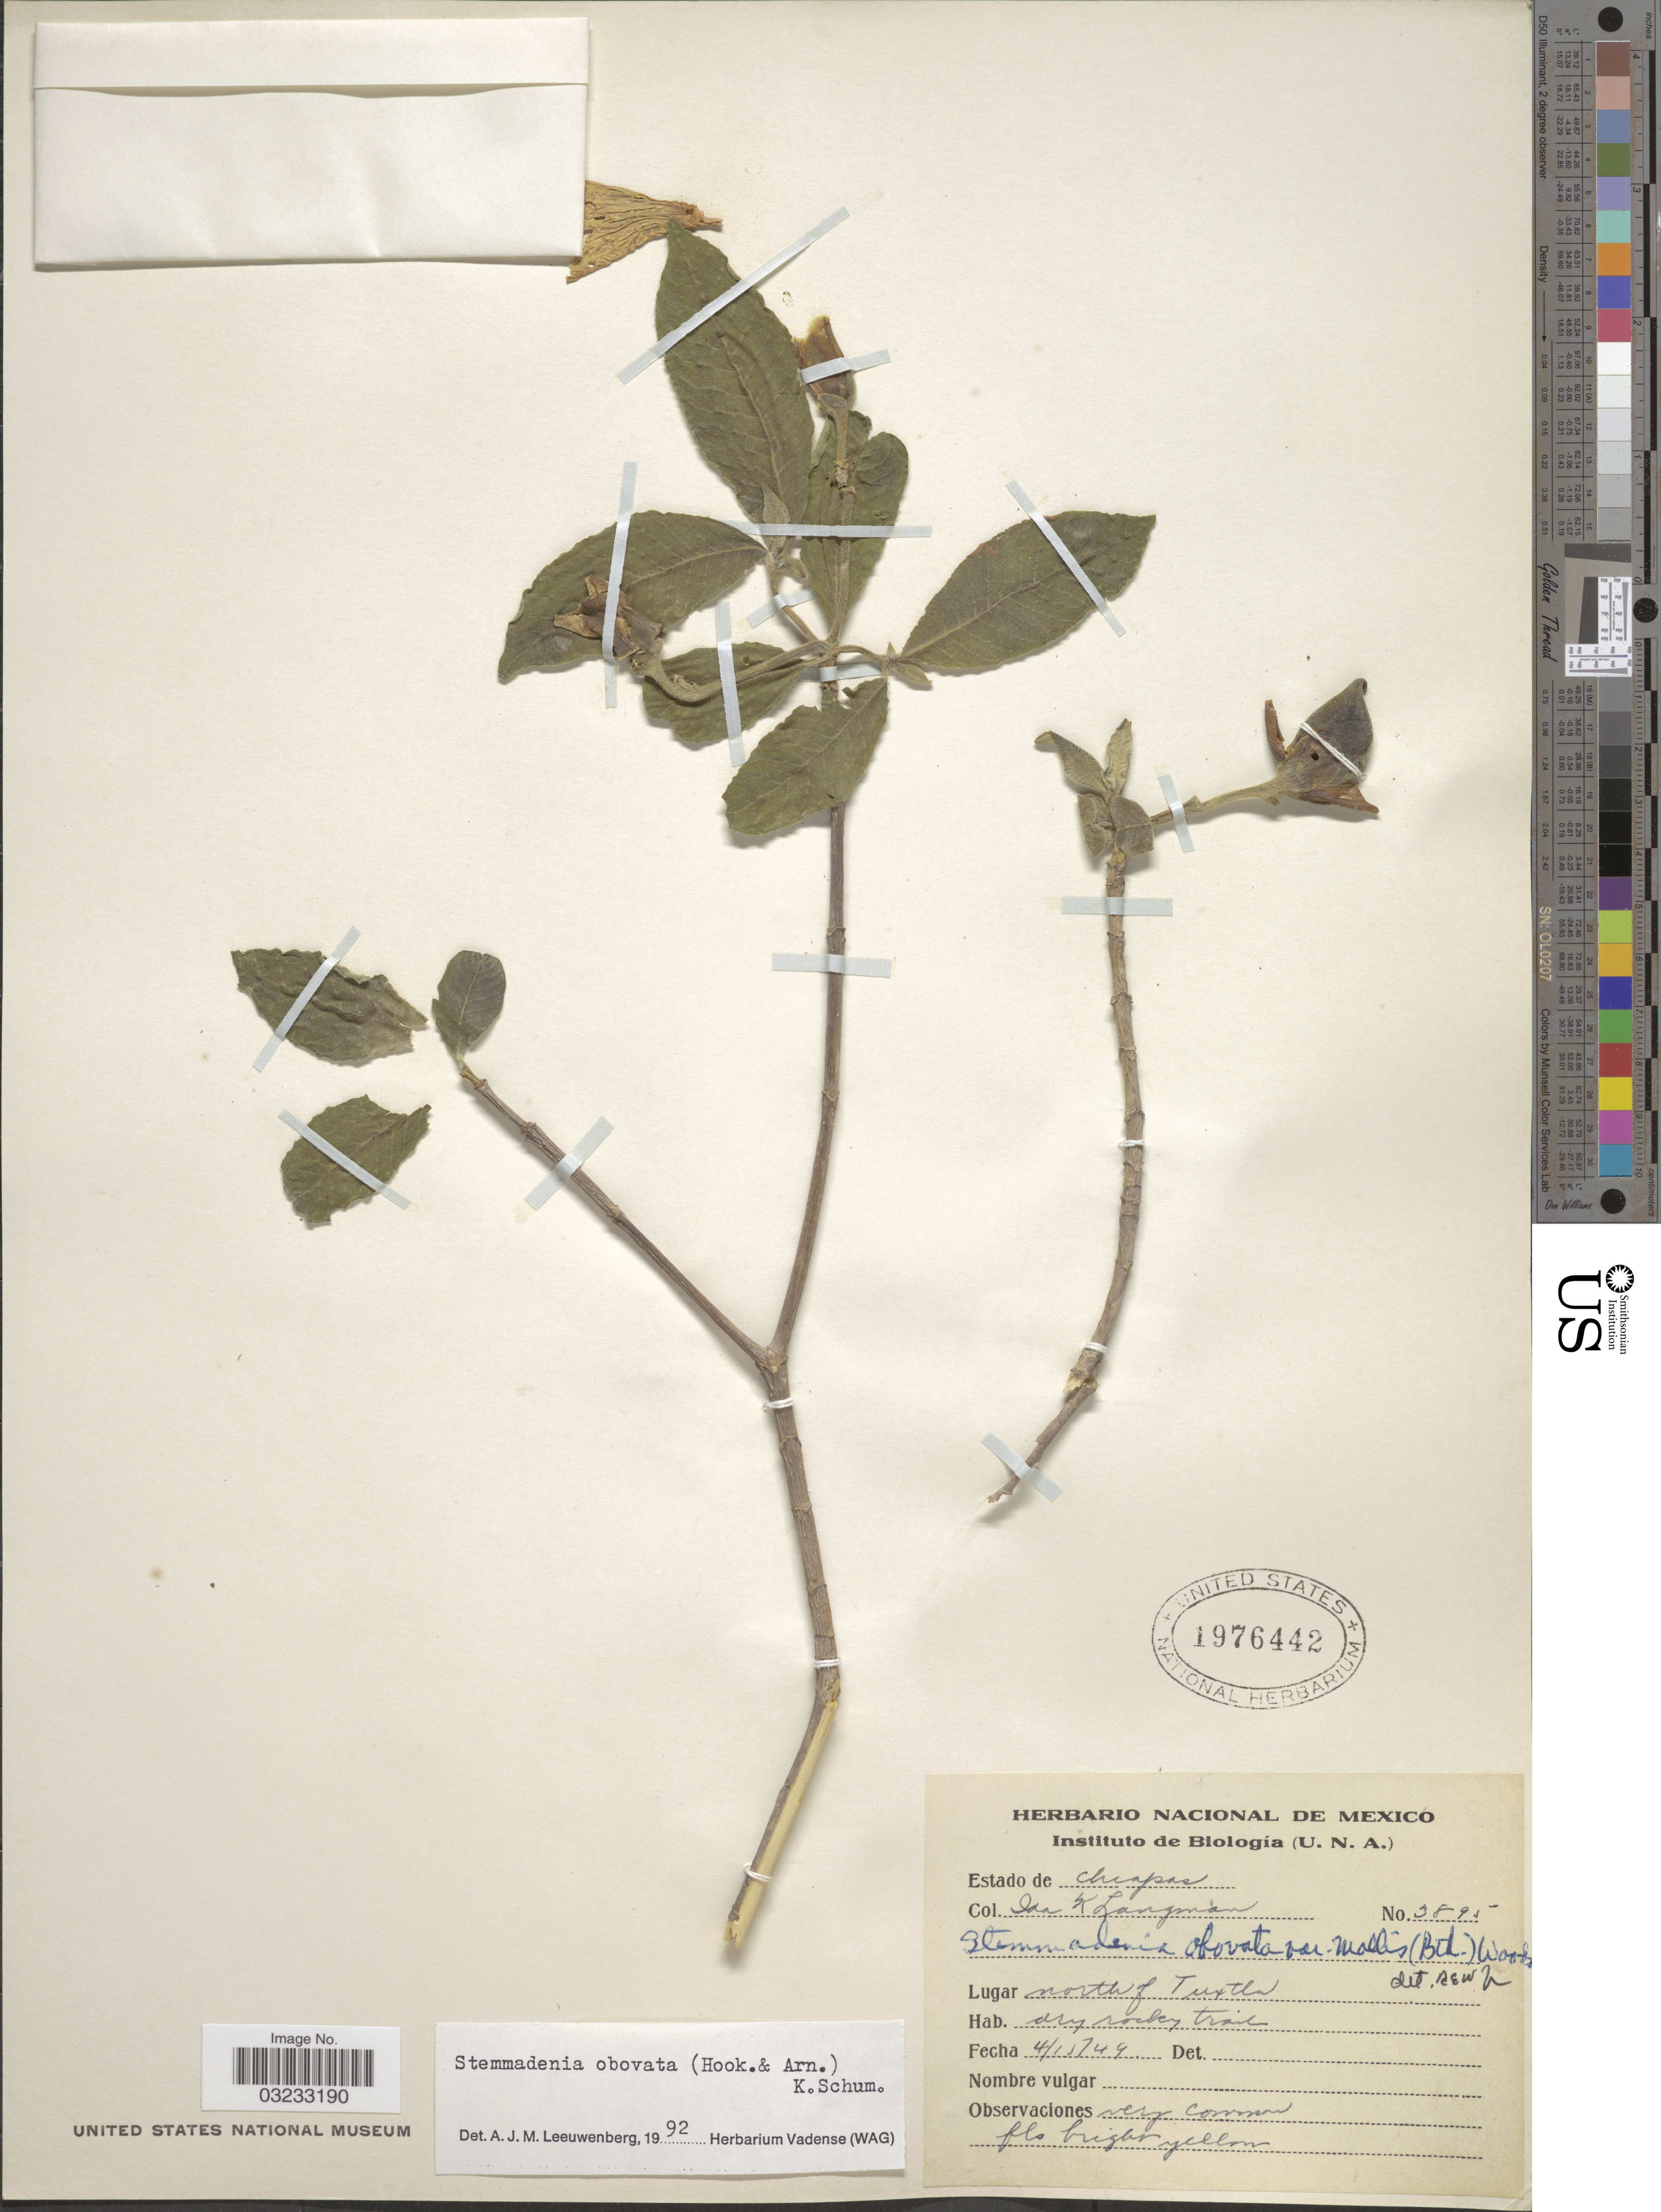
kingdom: Plantae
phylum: Tracheophyta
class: Magnoliopsida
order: Gentianales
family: Apocynaceae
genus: Stemmadenia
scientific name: Stemmadenia obovata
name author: (Hook. & Arn.) K. Schum.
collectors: I. K. Langman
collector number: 3895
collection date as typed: Transcribed d/m/y: 4/11/49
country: Mexico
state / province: Chiapas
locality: North of Tuxtla.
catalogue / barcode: US 1976442